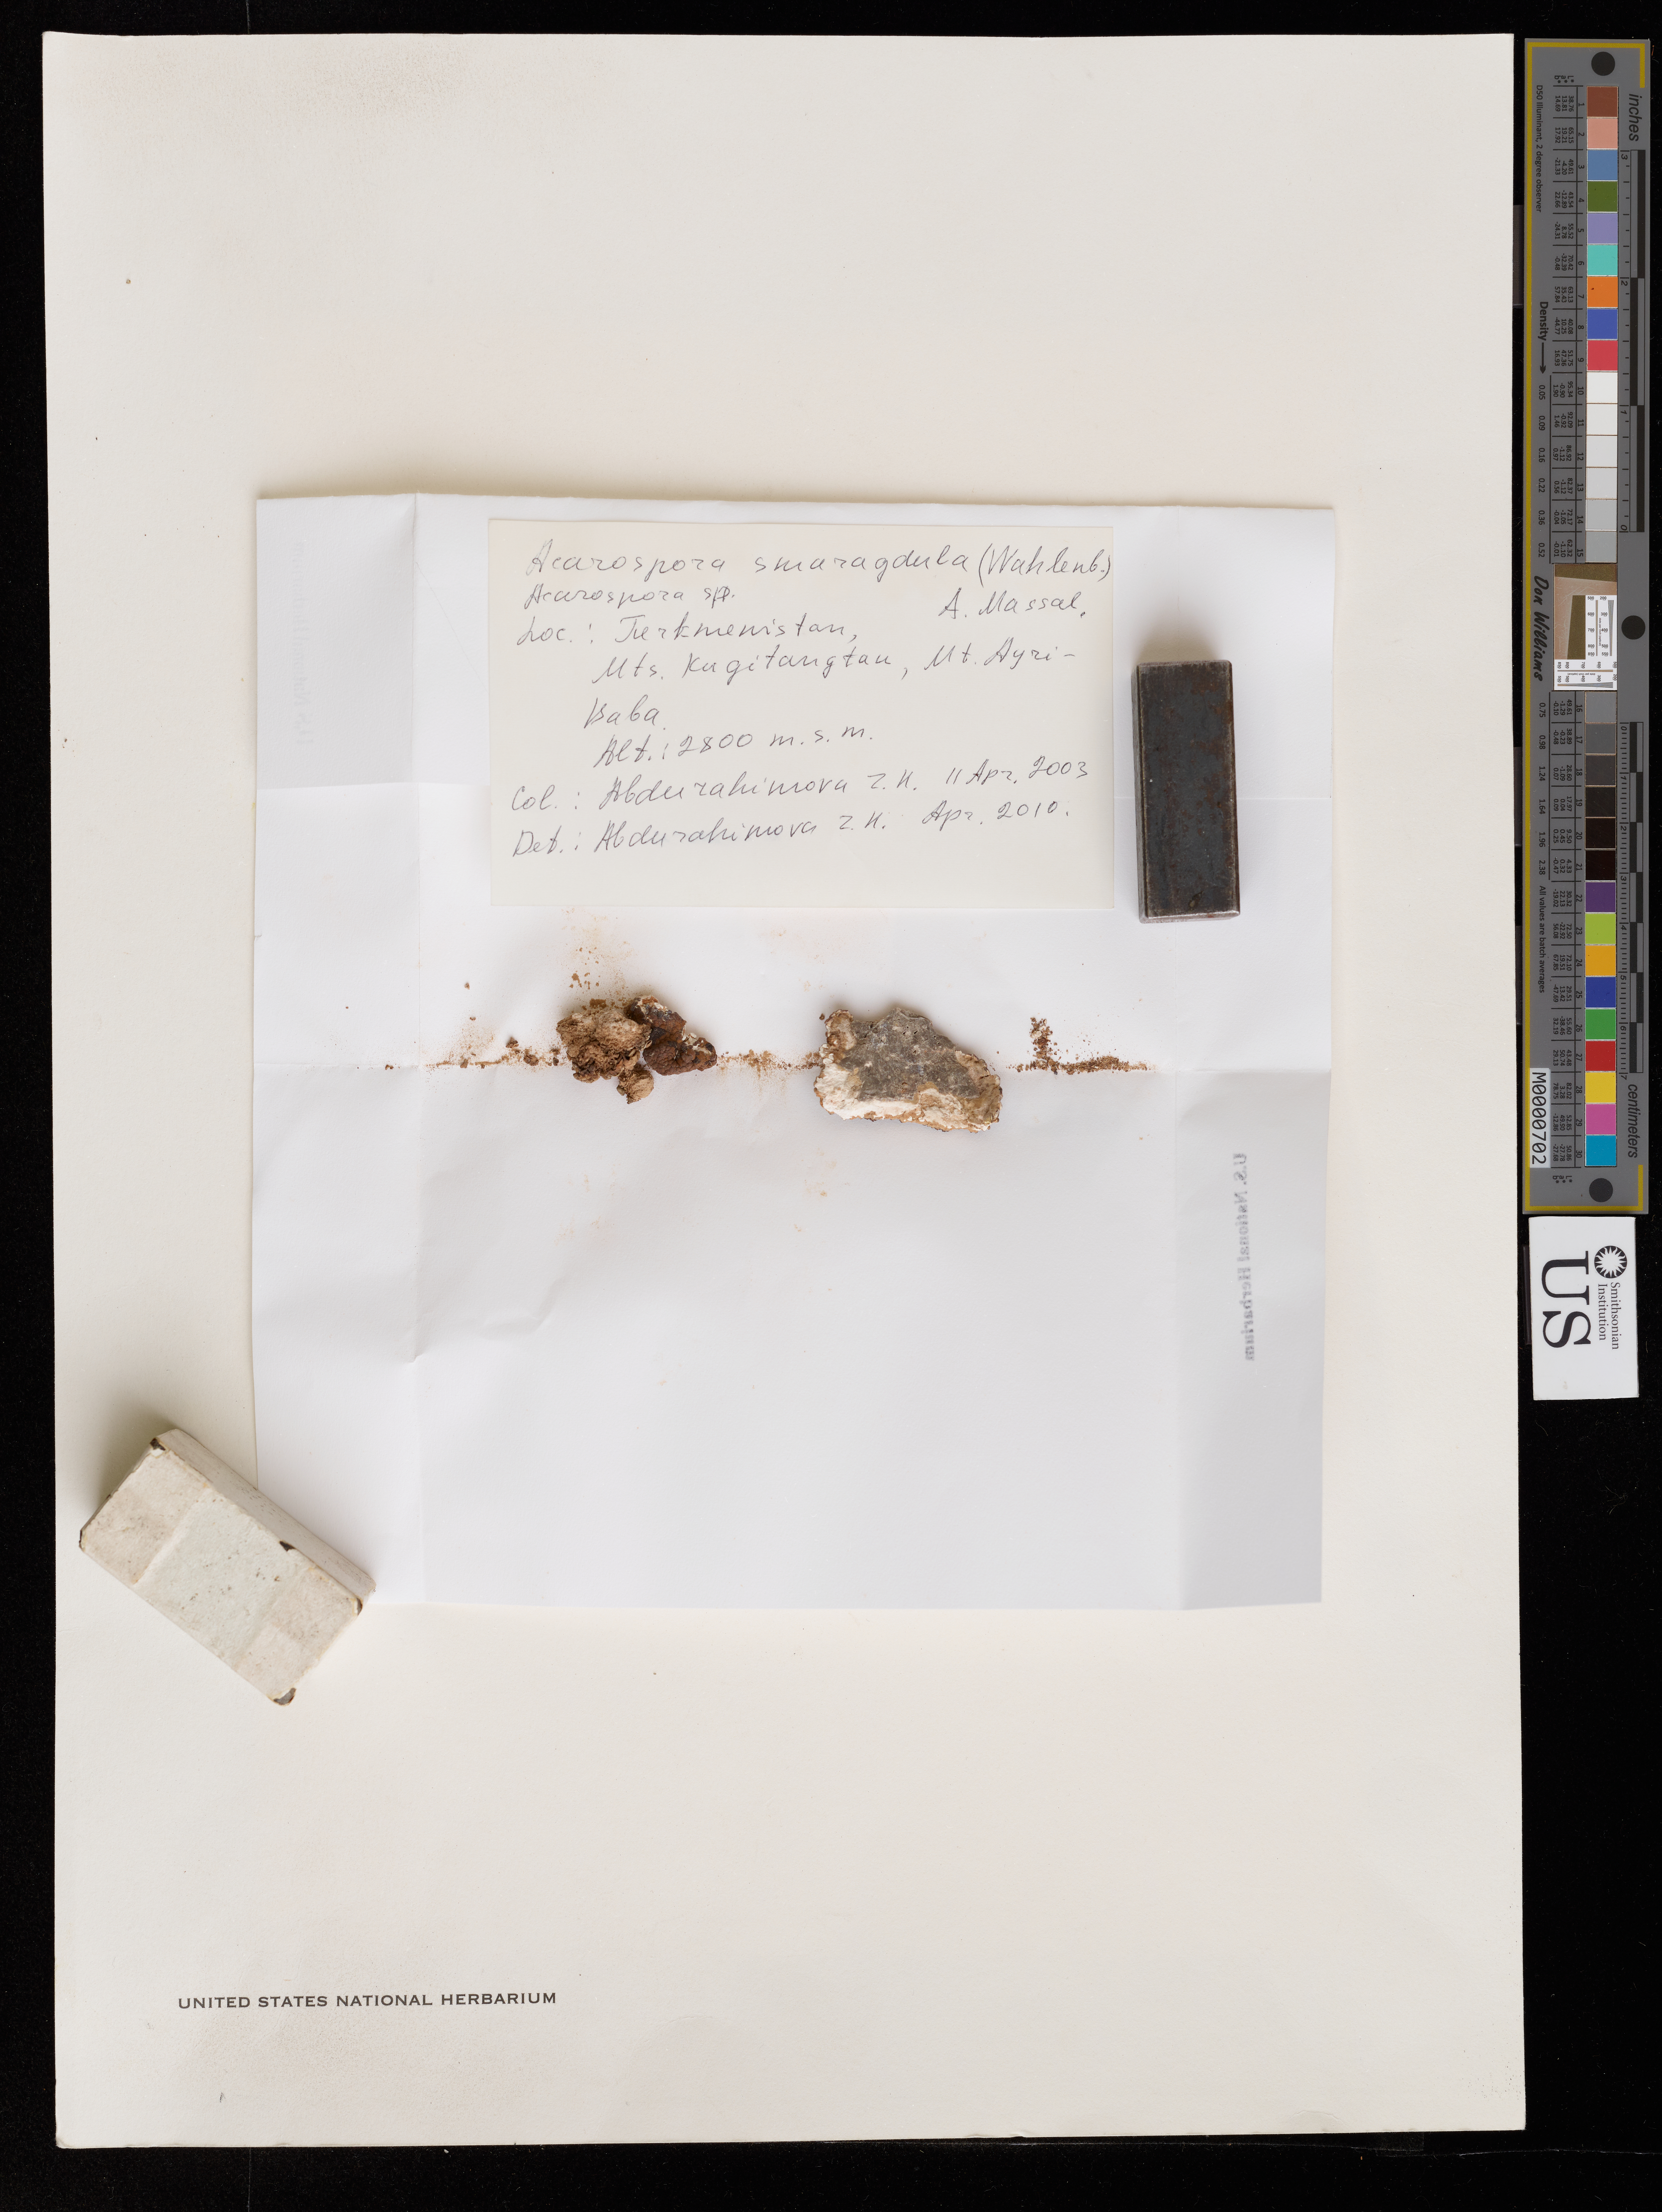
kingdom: Fungi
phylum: Ascomycota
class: Lecanoromycetes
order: Acarosporales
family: Acarosporaceae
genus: Acarospora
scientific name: Acarospora smaragdula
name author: (Wahlenb.) A. Massal.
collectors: Z. H. Abdurahimova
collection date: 2003-04-11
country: Turkmenistan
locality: Mts. Kugitangtau, Mt. Agzi-Baba.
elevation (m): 2800